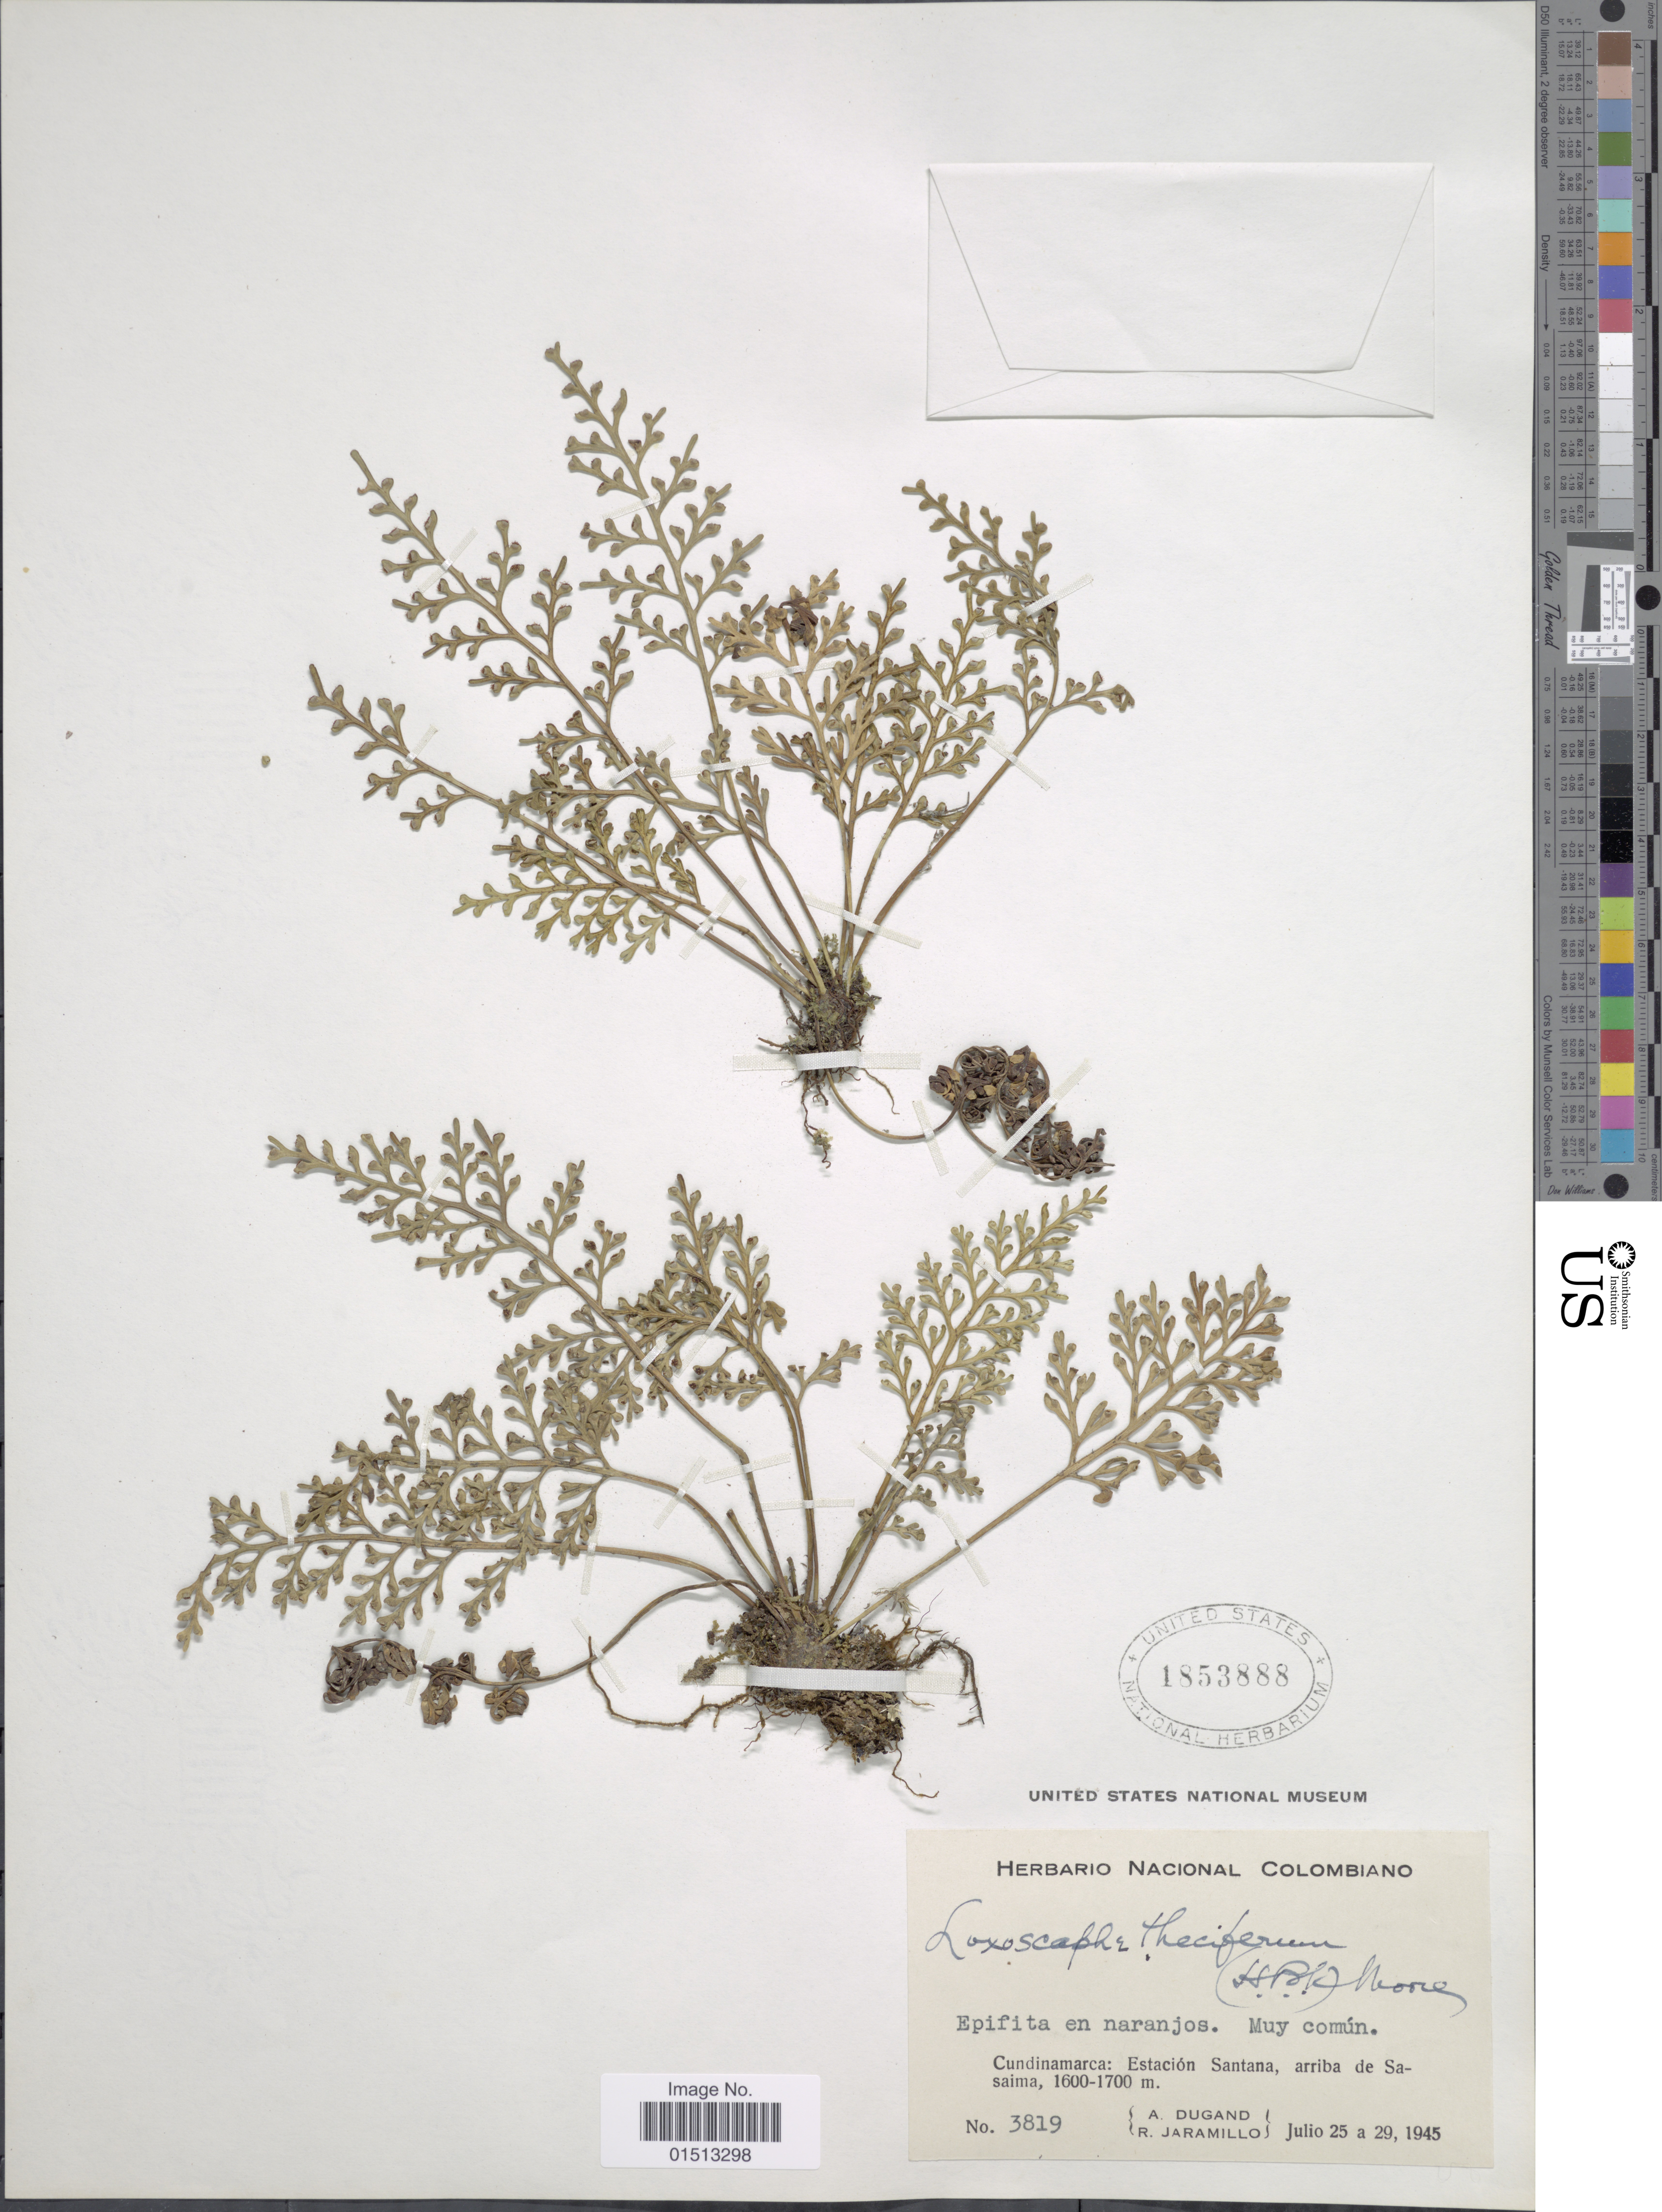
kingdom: Plantae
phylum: Tracheophyta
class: Polypodiopsida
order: Polypodiales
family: Aspleniaceae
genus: Asplenium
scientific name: Asplenium theciferum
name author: (Kunth) Mett.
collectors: A. Dugand & R. Jaramillo M.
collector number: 3819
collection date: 1945-07-25/1945-07-29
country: Colombia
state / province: Cundinamarca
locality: Estación Santana, arriba de Sasaima.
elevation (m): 1600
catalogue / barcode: US 1853888